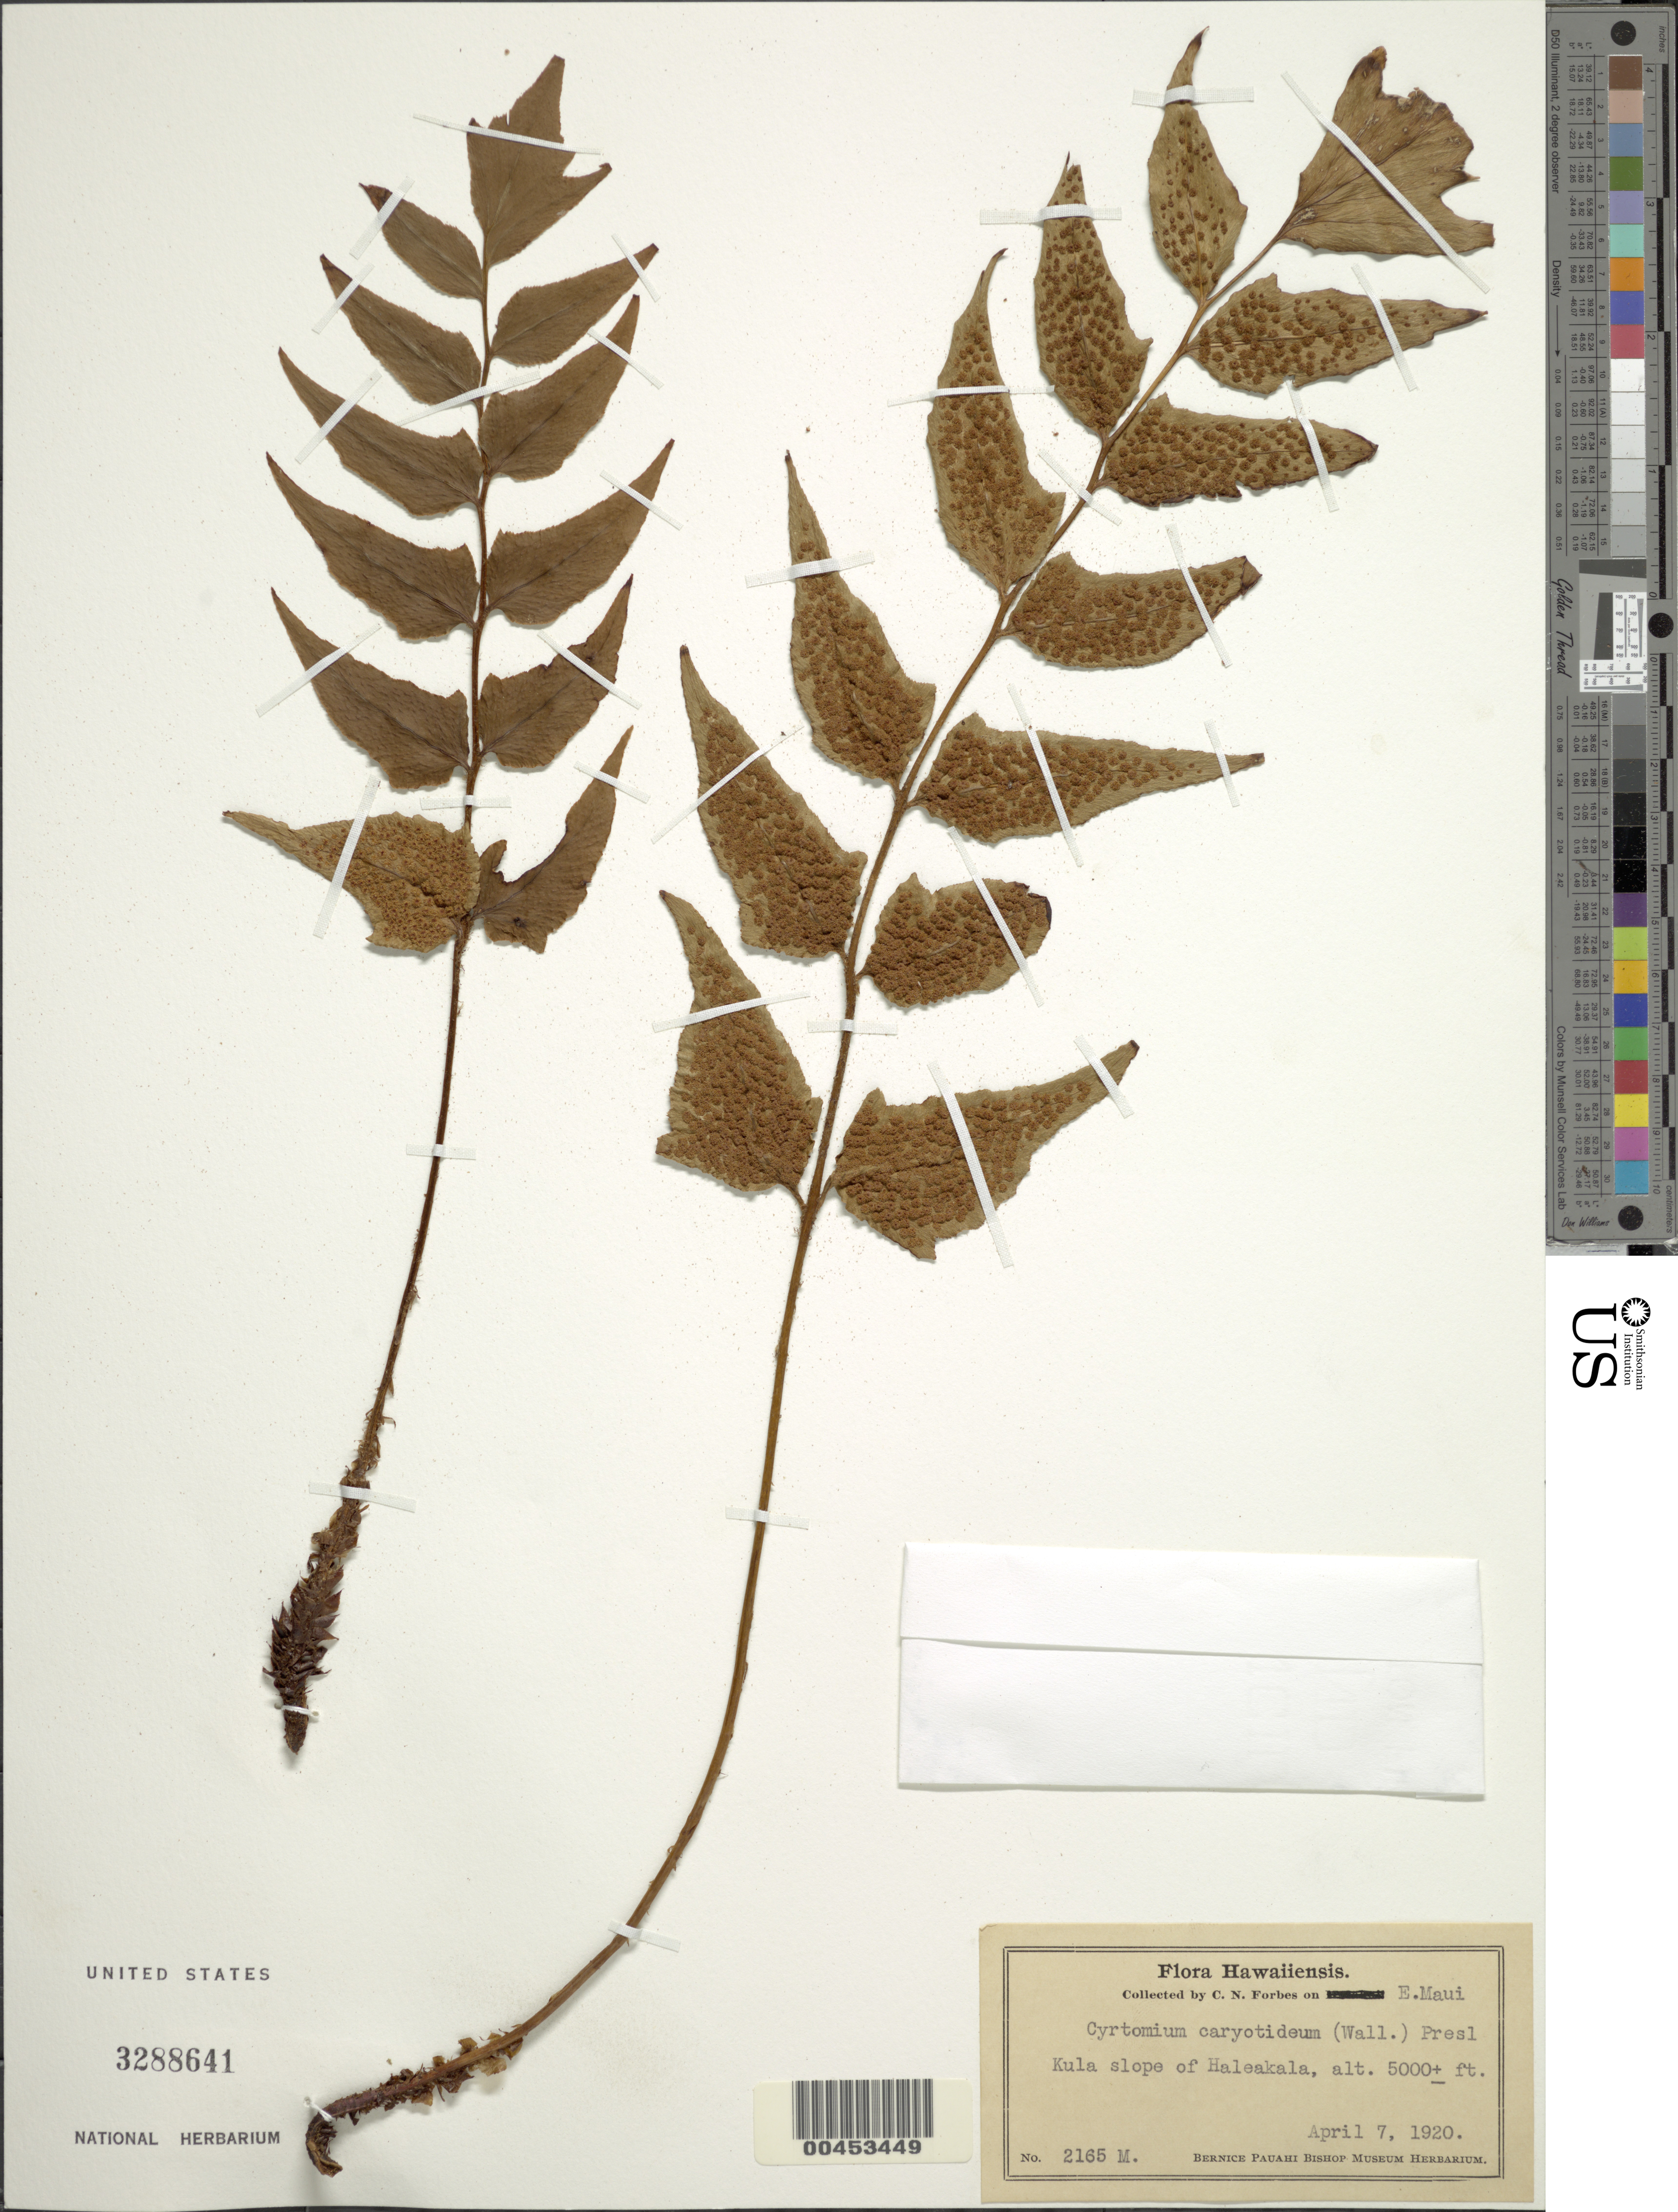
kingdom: Plantae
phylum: Tracheophyta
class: Polypodiopsida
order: Polypodiales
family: Dryopteridaceae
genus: Cyrtomium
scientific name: Cyrtomium caryotideum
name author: (Wall. ex Hook. & Grev.) C. Presl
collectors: C. N. Forbes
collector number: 2165 M.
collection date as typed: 7 Apr 1920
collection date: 1920-04-07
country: United States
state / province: Hawaii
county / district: Maui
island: Maui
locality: E Maui, Kula slope of Haleakala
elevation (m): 1524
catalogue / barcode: US 3288641